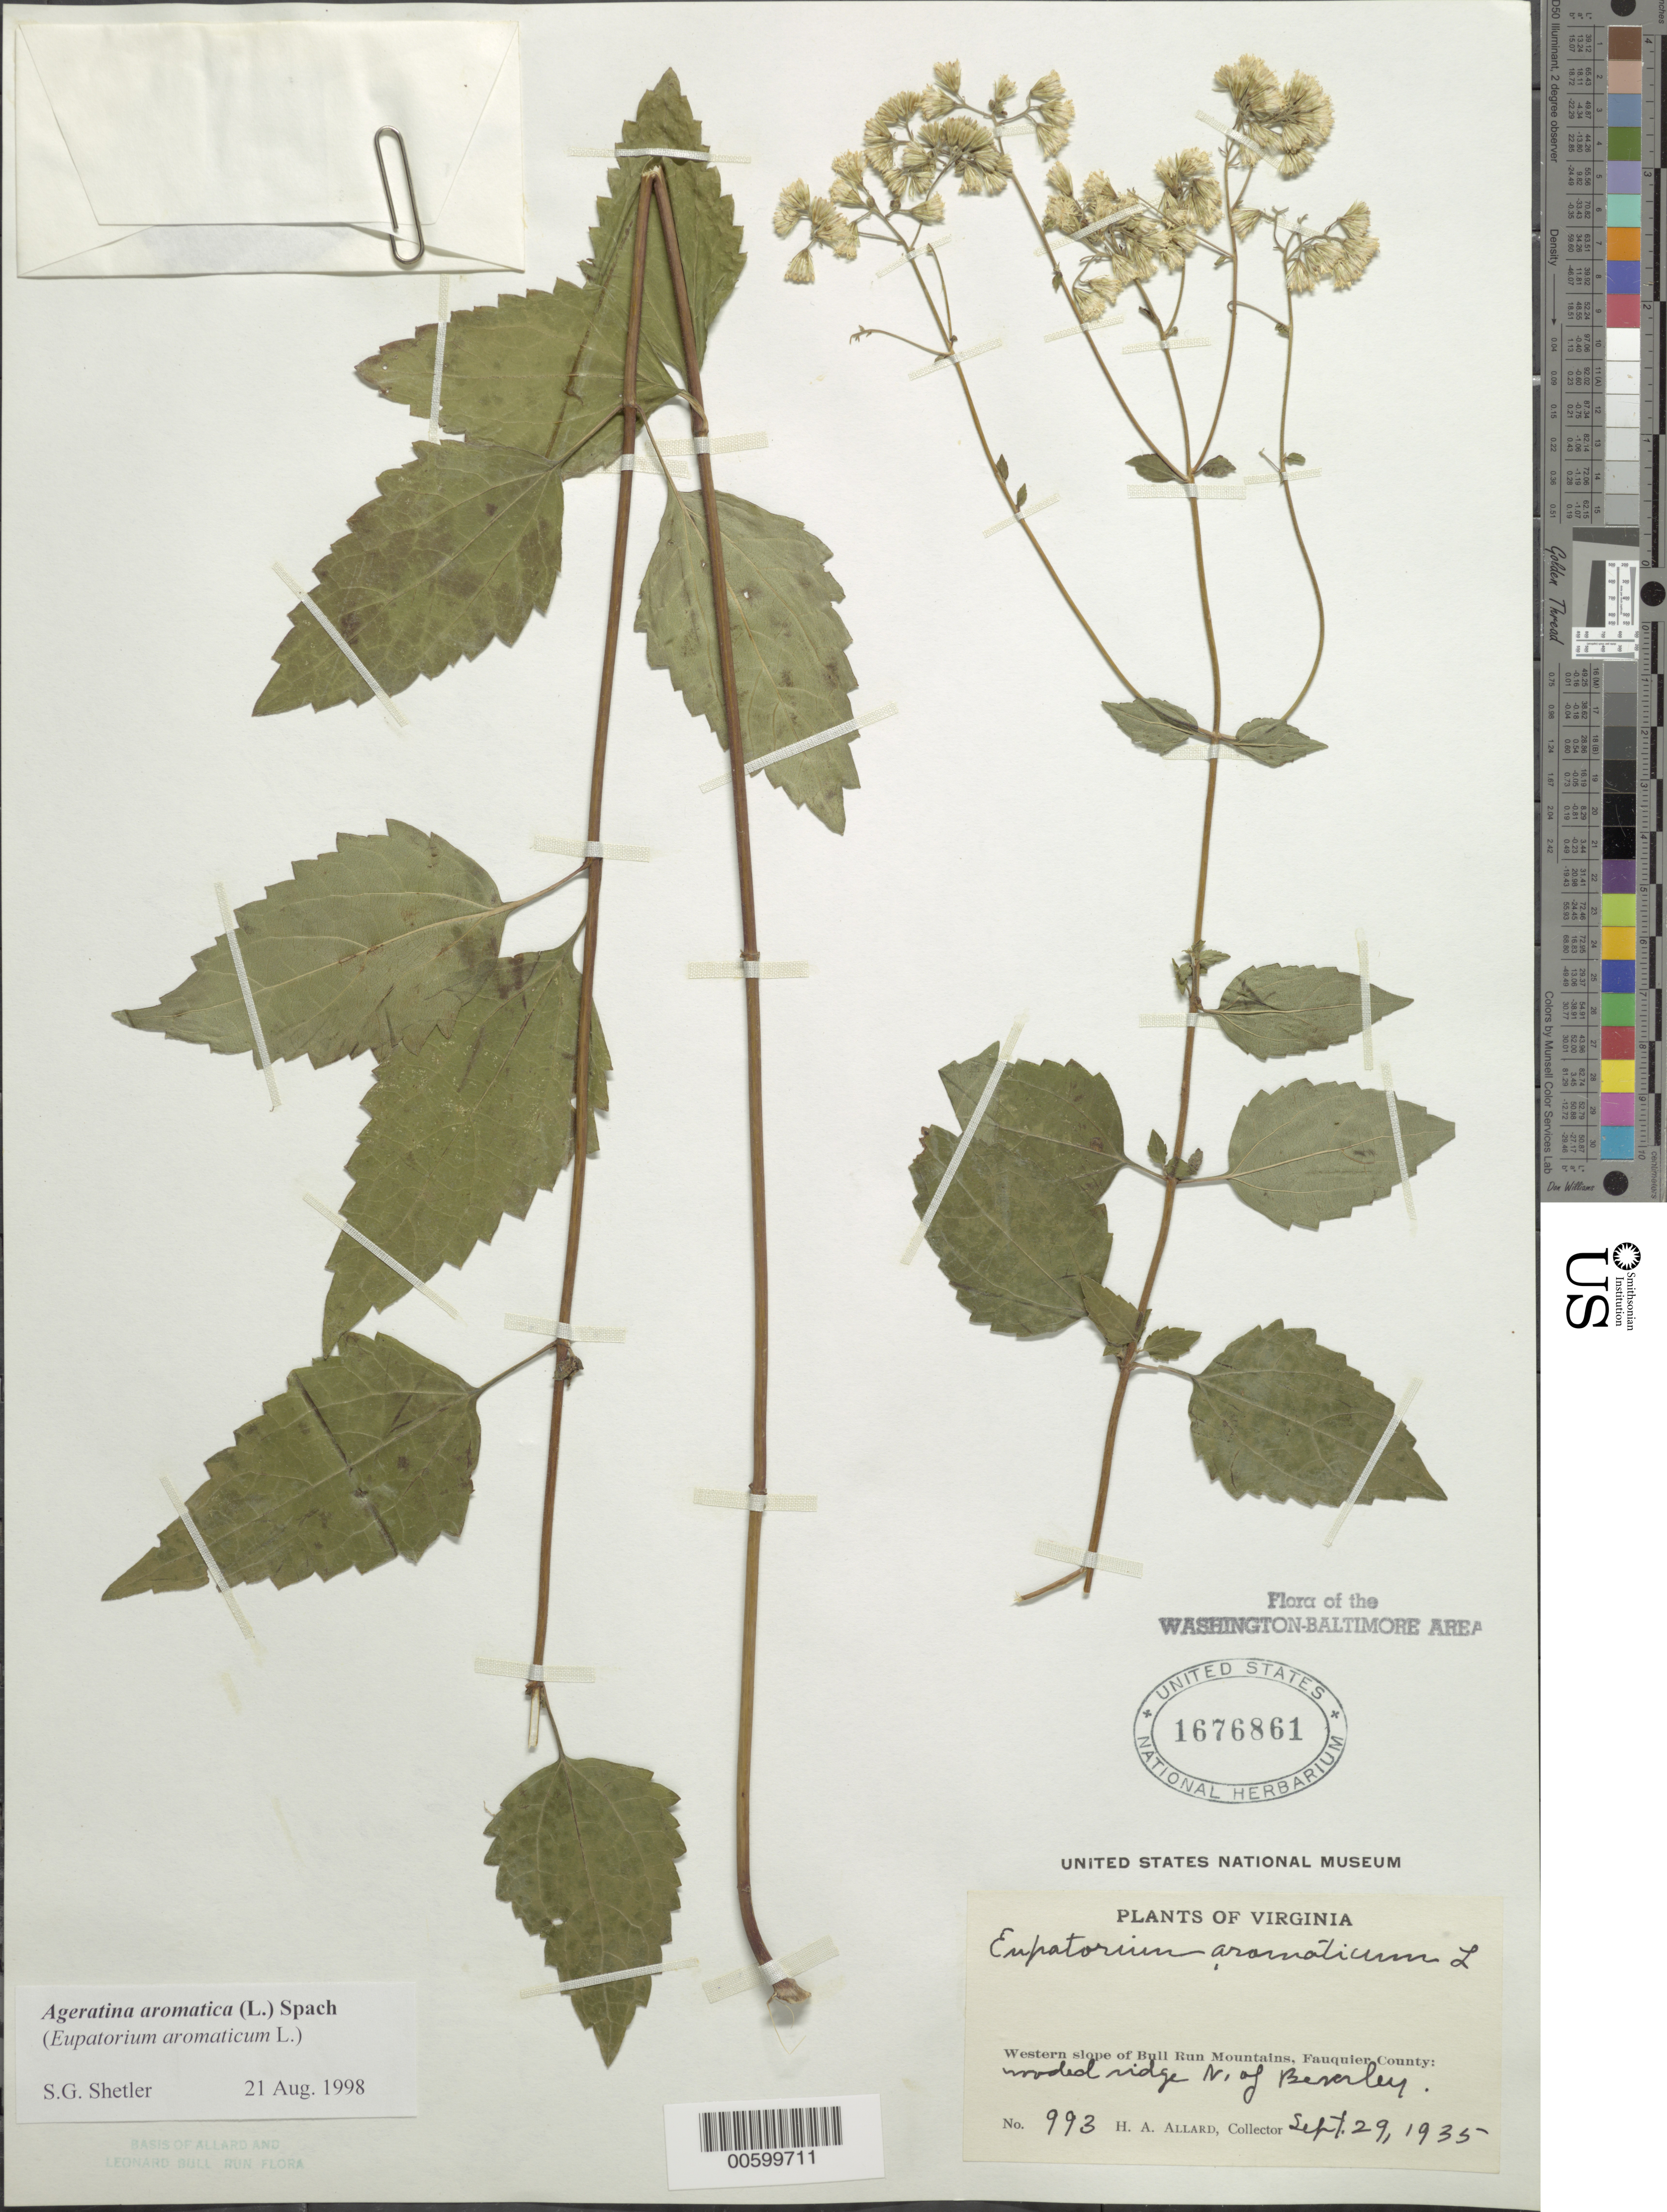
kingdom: Plantae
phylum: Tracheophyta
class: Magnoliopsida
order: Asterales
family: Asteraceae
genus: Ageratina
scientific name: Ageratina aromatica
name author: (L.) Spach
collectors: H. A. Allard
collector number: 993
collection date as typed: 29 Sep 1935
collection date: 1935-09-29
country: United States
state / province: Virginia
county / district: Fauquier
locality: Western slope of Bull Run Mountains, Fauquier County: wooded ridge N. of Beverley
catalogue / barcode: US 1676861